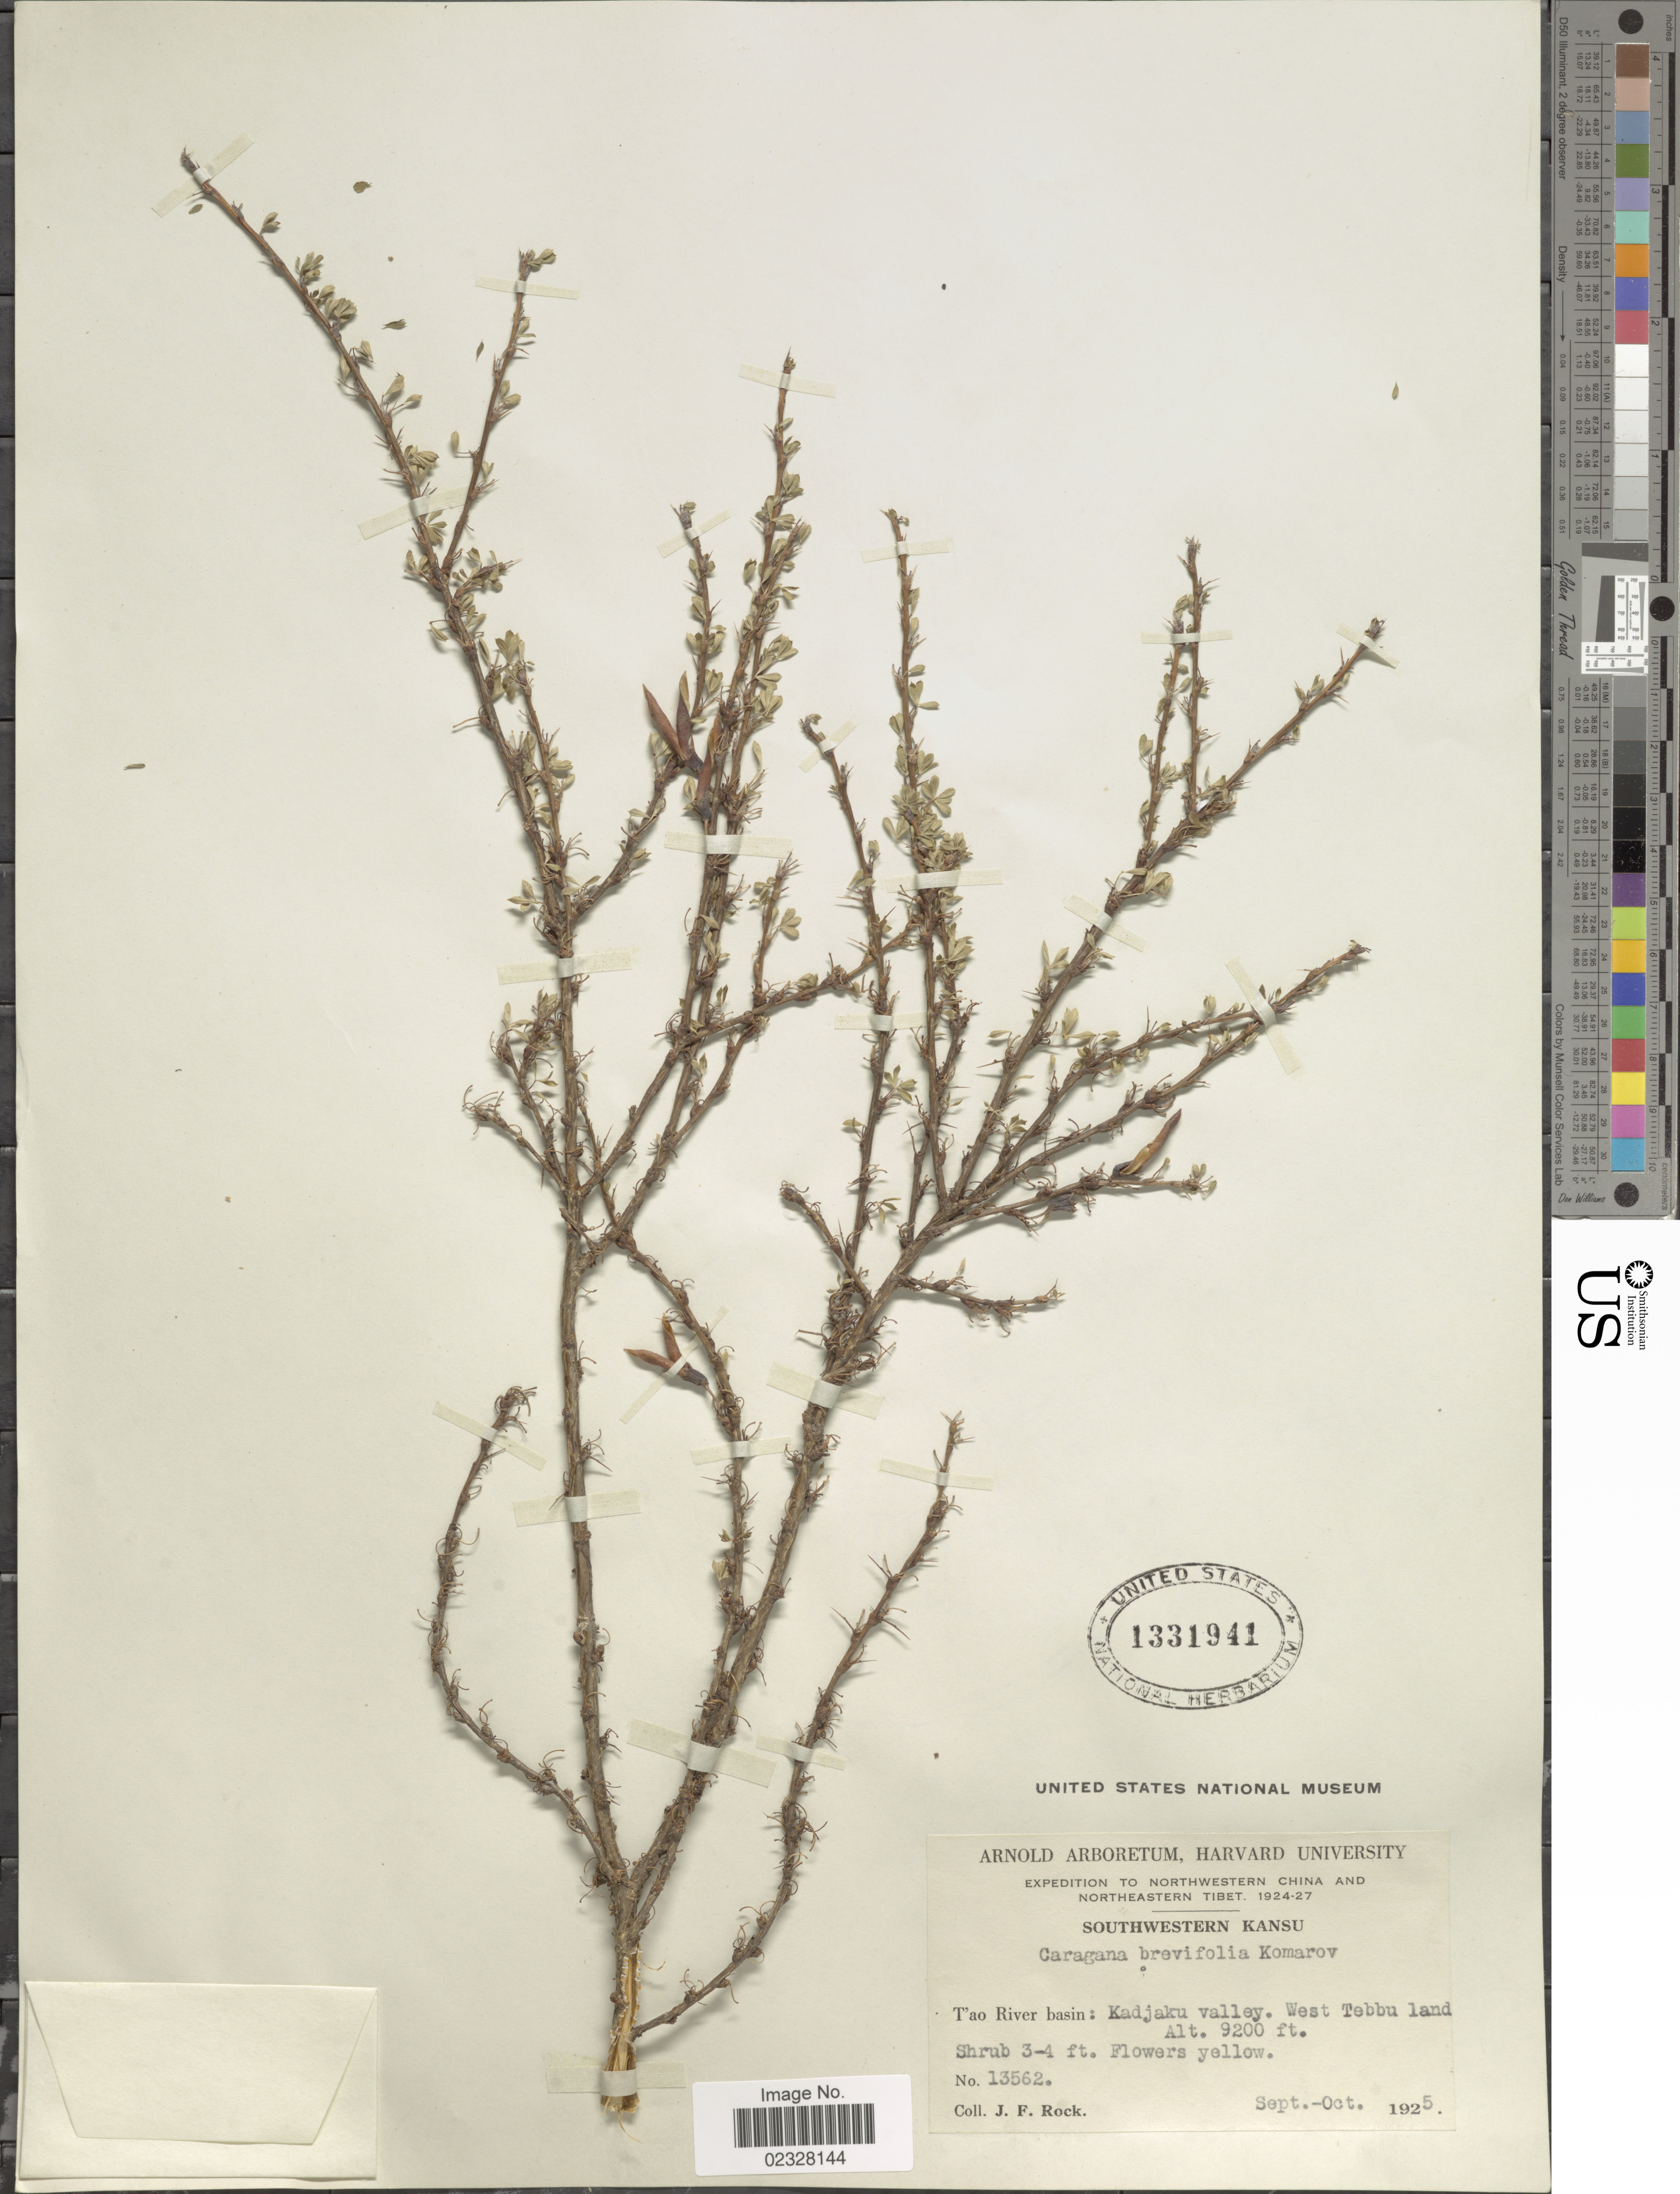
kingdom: Plantae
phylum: Tracheophyta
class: Magnoliopsida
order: Fabales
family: Fabaceae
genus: Caragana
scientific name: Caragana brevifolia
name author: Kom.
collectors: J. Rock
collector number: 13562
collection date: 1925-09/1925-10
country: China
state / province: Gansu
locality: Southwestern Kansu. T'ao River basin: Kadjaku valley. West Tebbu land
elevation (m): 2804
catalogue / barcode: US 1331941